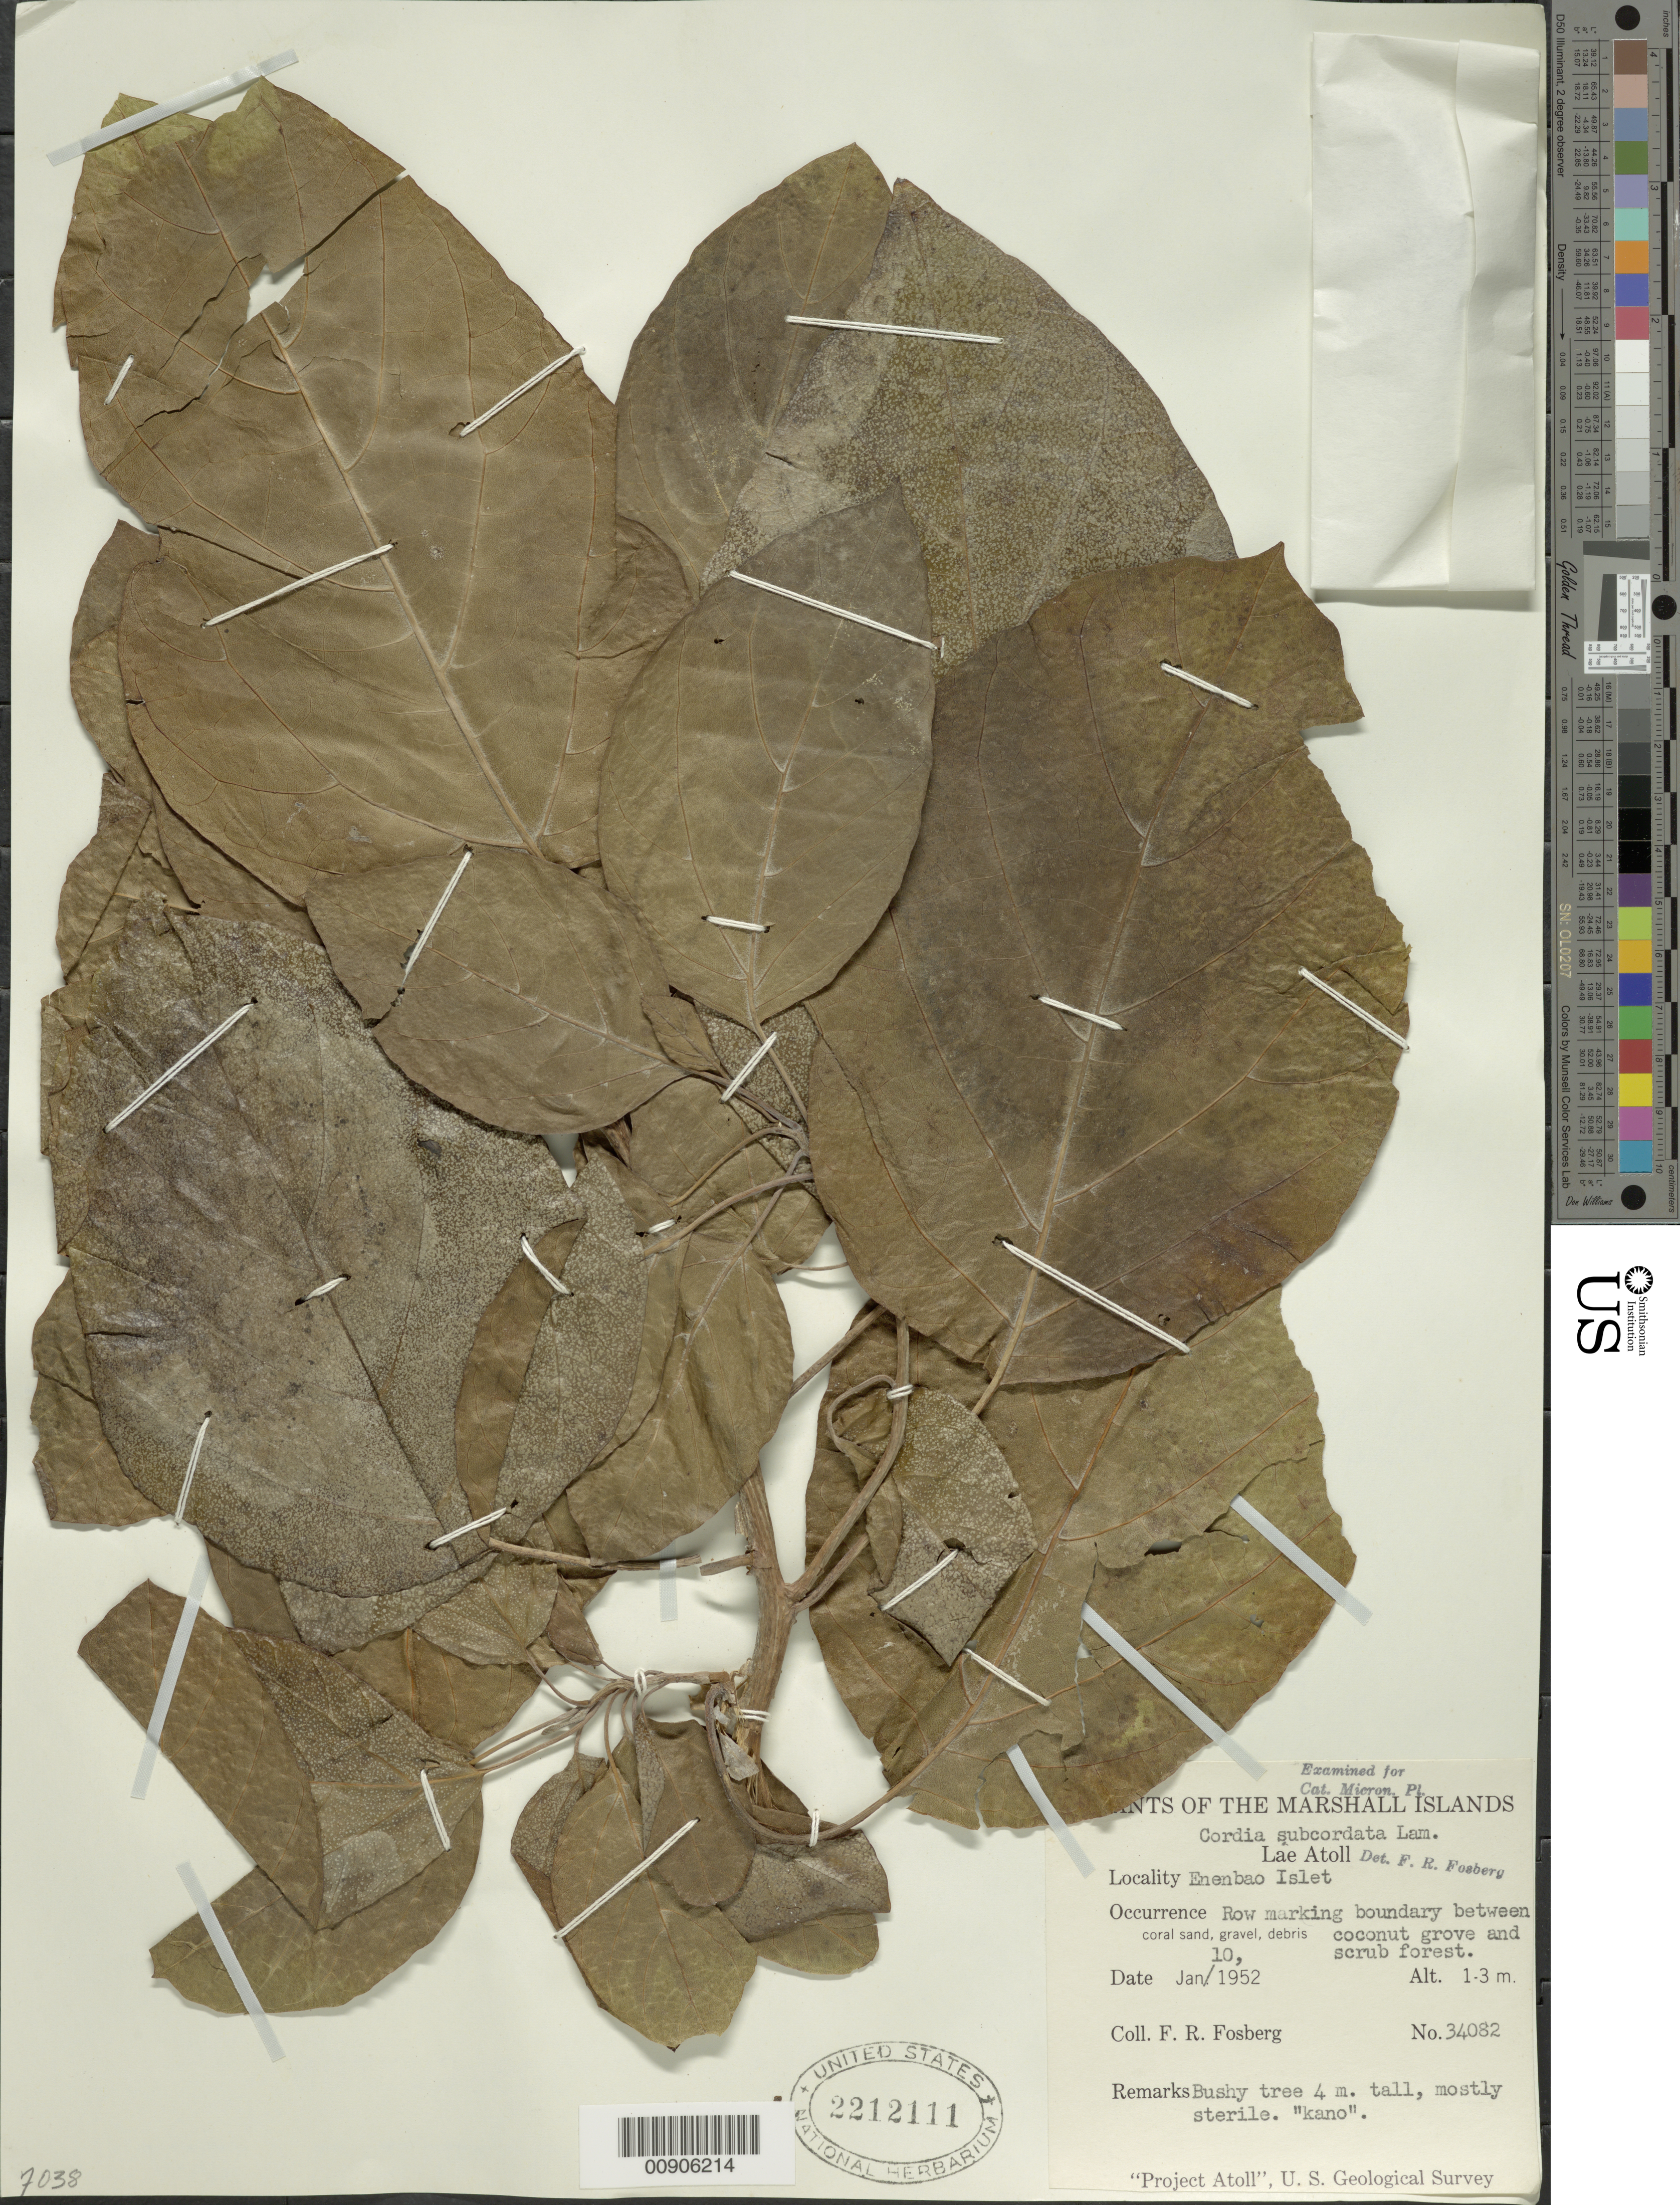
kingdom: Plantae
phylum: Tracheophyta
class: Magnoliopsida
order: Boraginales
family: Cordiaceae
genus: Cordia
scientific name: Cordia subcordata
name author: Lam.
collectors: F. R. Fosberg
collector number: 34082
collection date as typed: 10 Jan 1952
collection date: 1952-01-10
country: Marshall Islands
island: Lae Atoll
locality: Enenbao Islet.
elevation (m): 1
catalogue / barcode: US 2212111